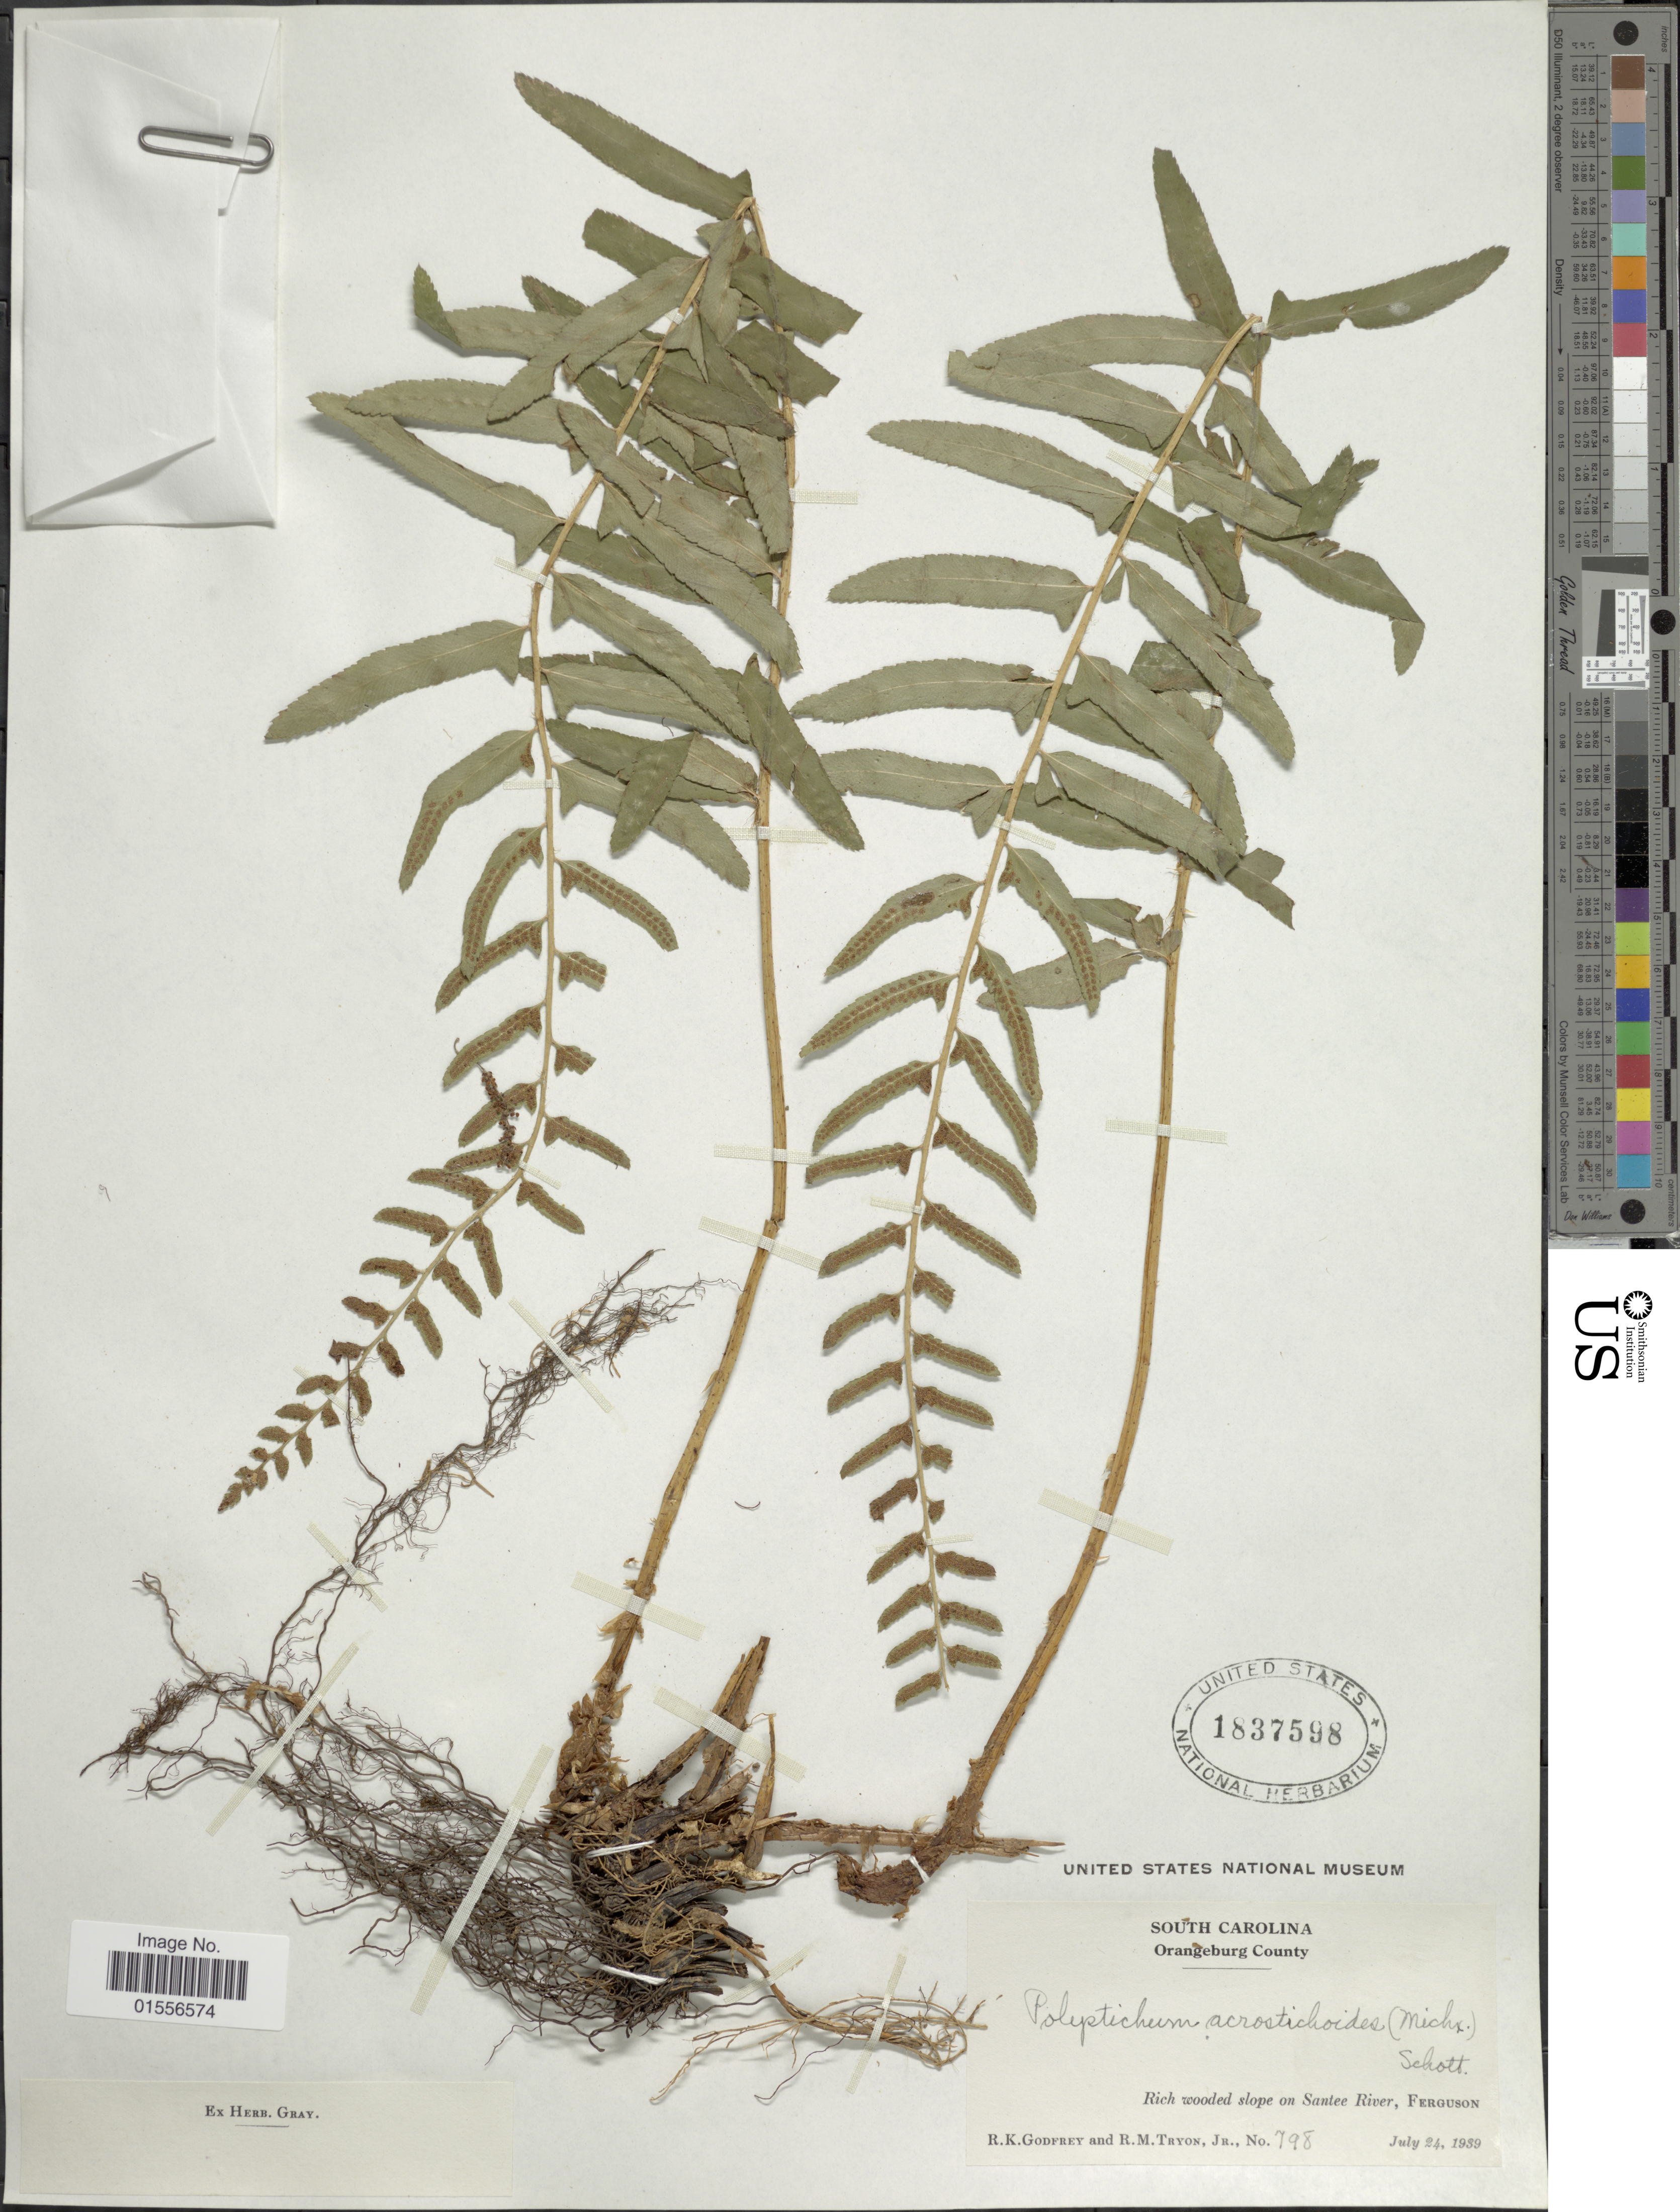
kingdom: Plantae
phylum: Tracheophyta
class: Polypodiopsida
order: Polypodiales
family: Dryopteridaceae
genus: Polystichum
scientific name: Polystichum acrostichoides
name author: (Michx.) Schott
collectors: R. K. Godfrey & R. M. Tryon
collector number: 798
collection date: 1939-07-24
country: United States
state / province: South Carolina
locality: Orangeburg County, rich wooded slope on Santee River, Ferguson.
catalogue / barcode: US 1837598